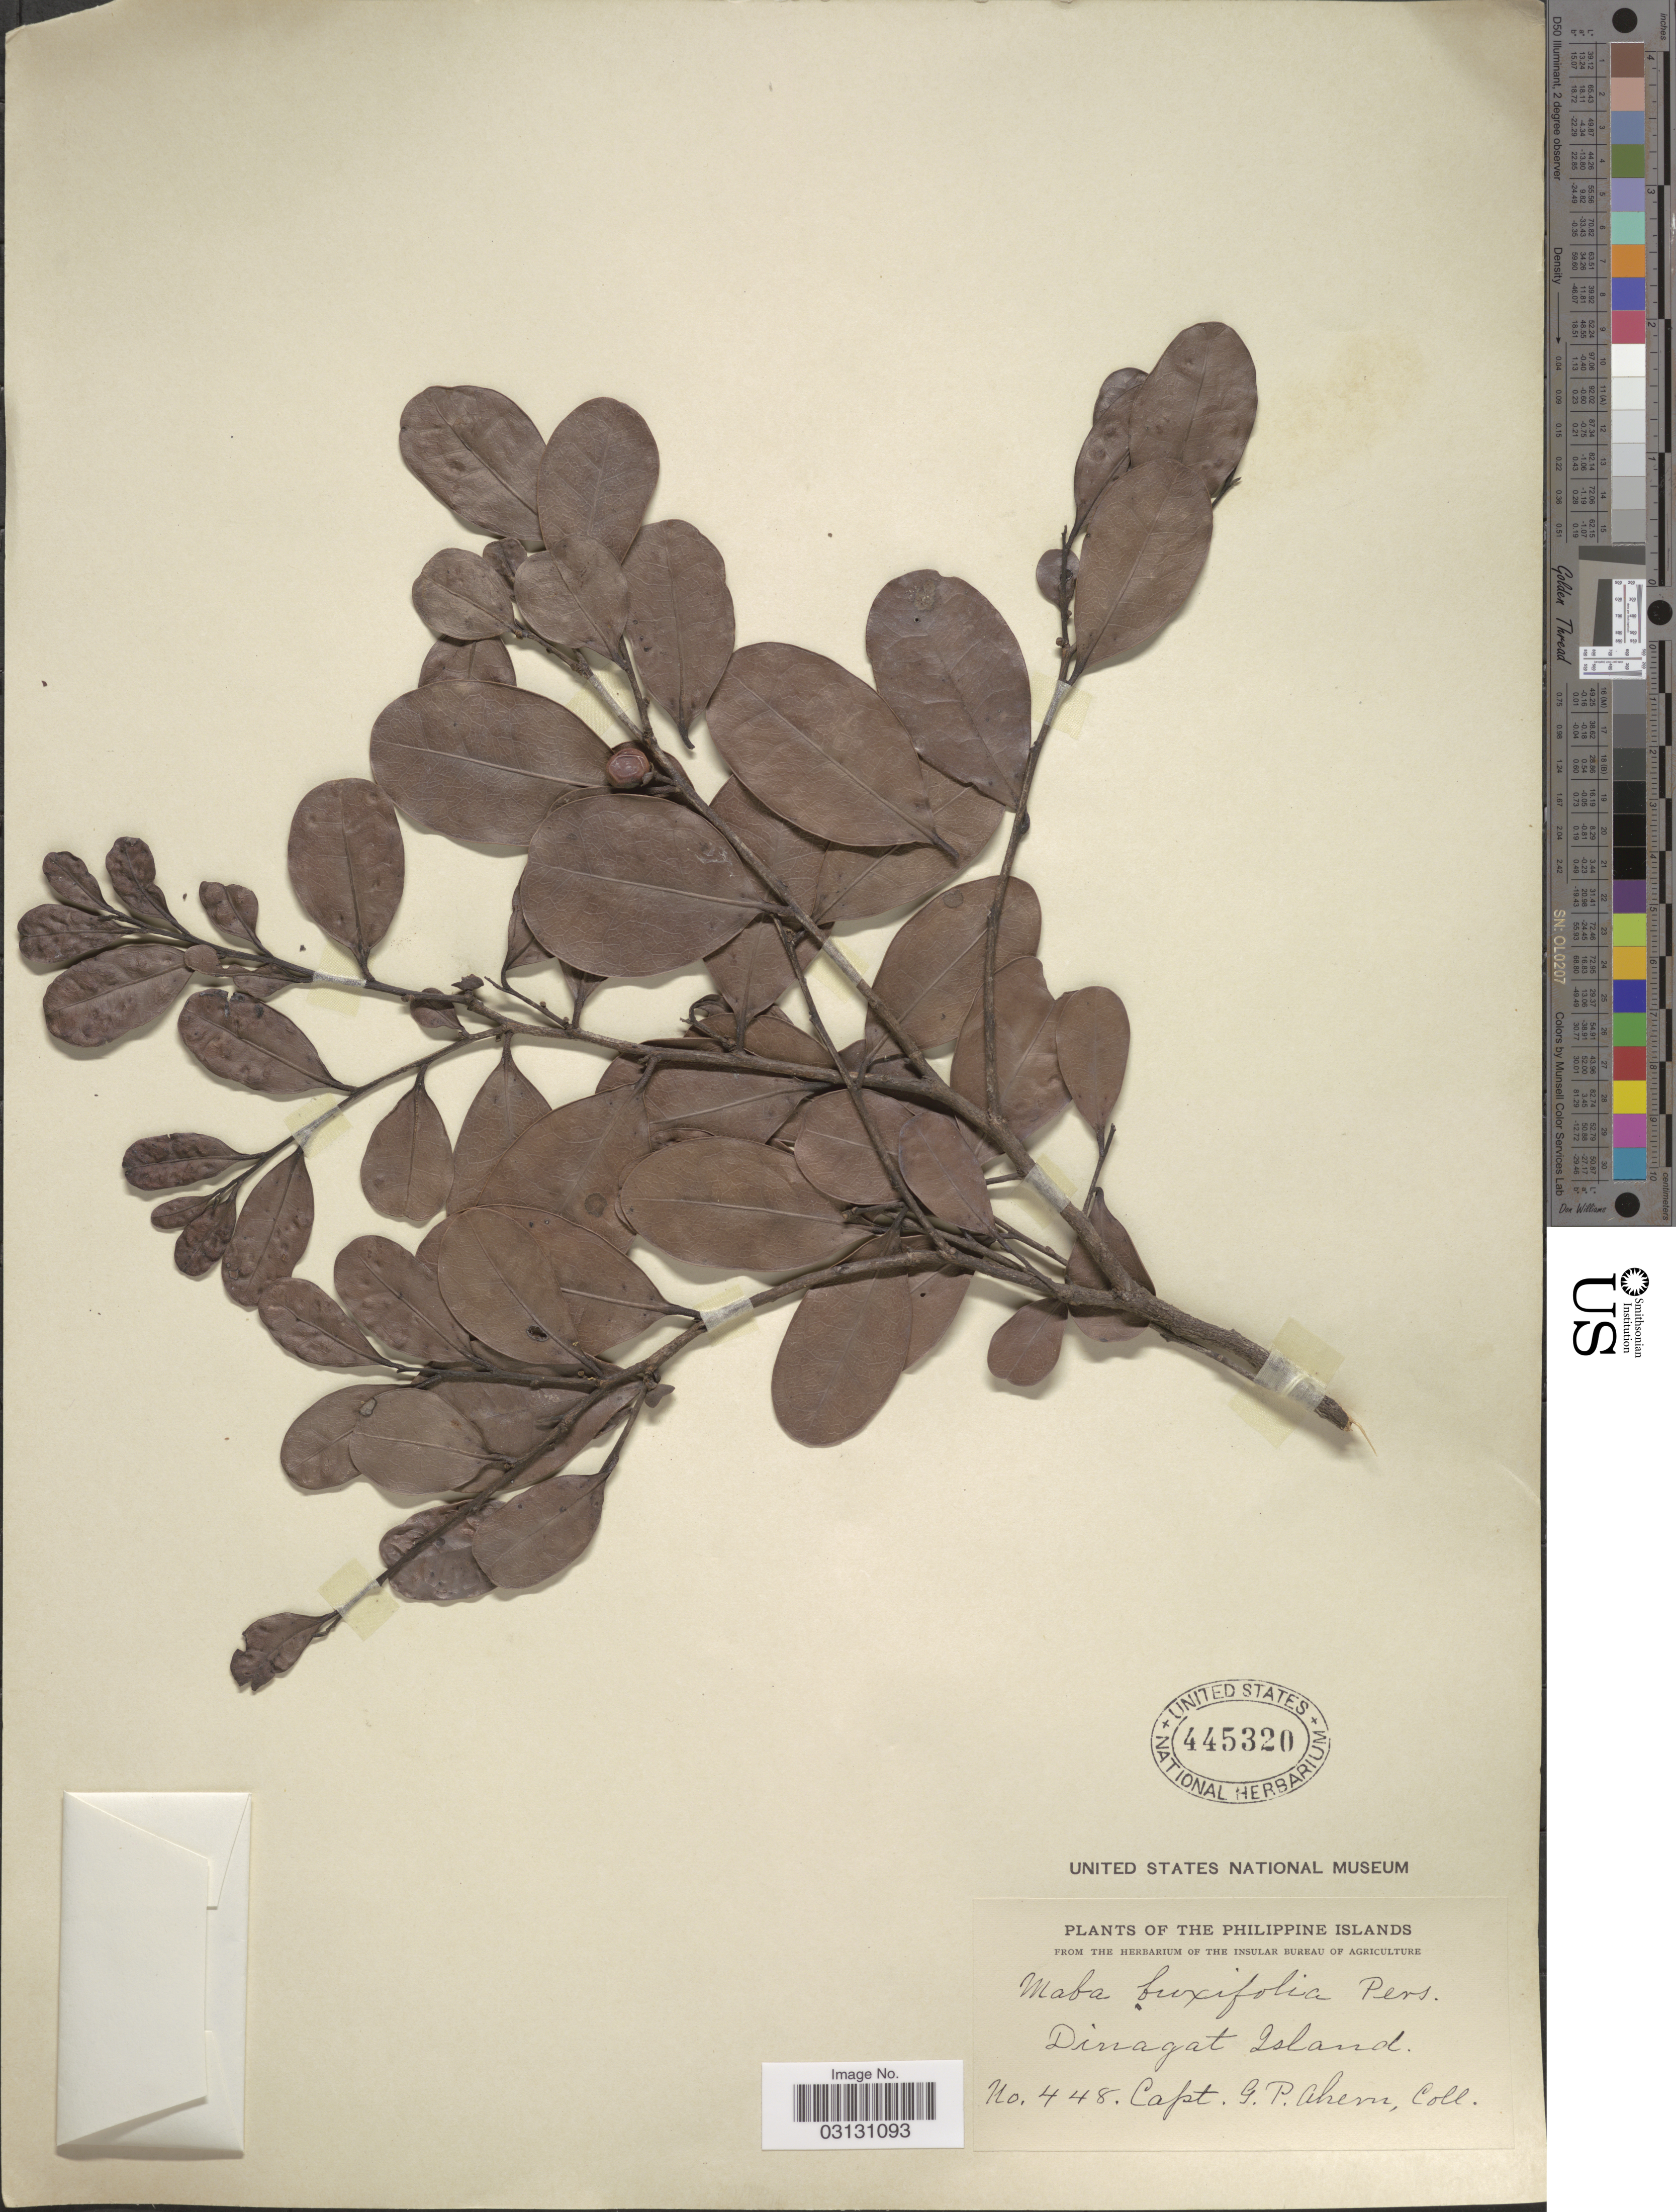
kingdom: Plantae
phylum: Tracheophyta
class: Magnoliopsida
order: Ericales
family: Ebenaceae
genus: Diospyros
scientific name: Diospyros ferrea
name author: (Willd.) Bakh.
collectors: G. Ahern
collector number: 448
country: Philippines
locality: Philippine Islands. Dinagat Island.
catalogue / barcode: US 445320